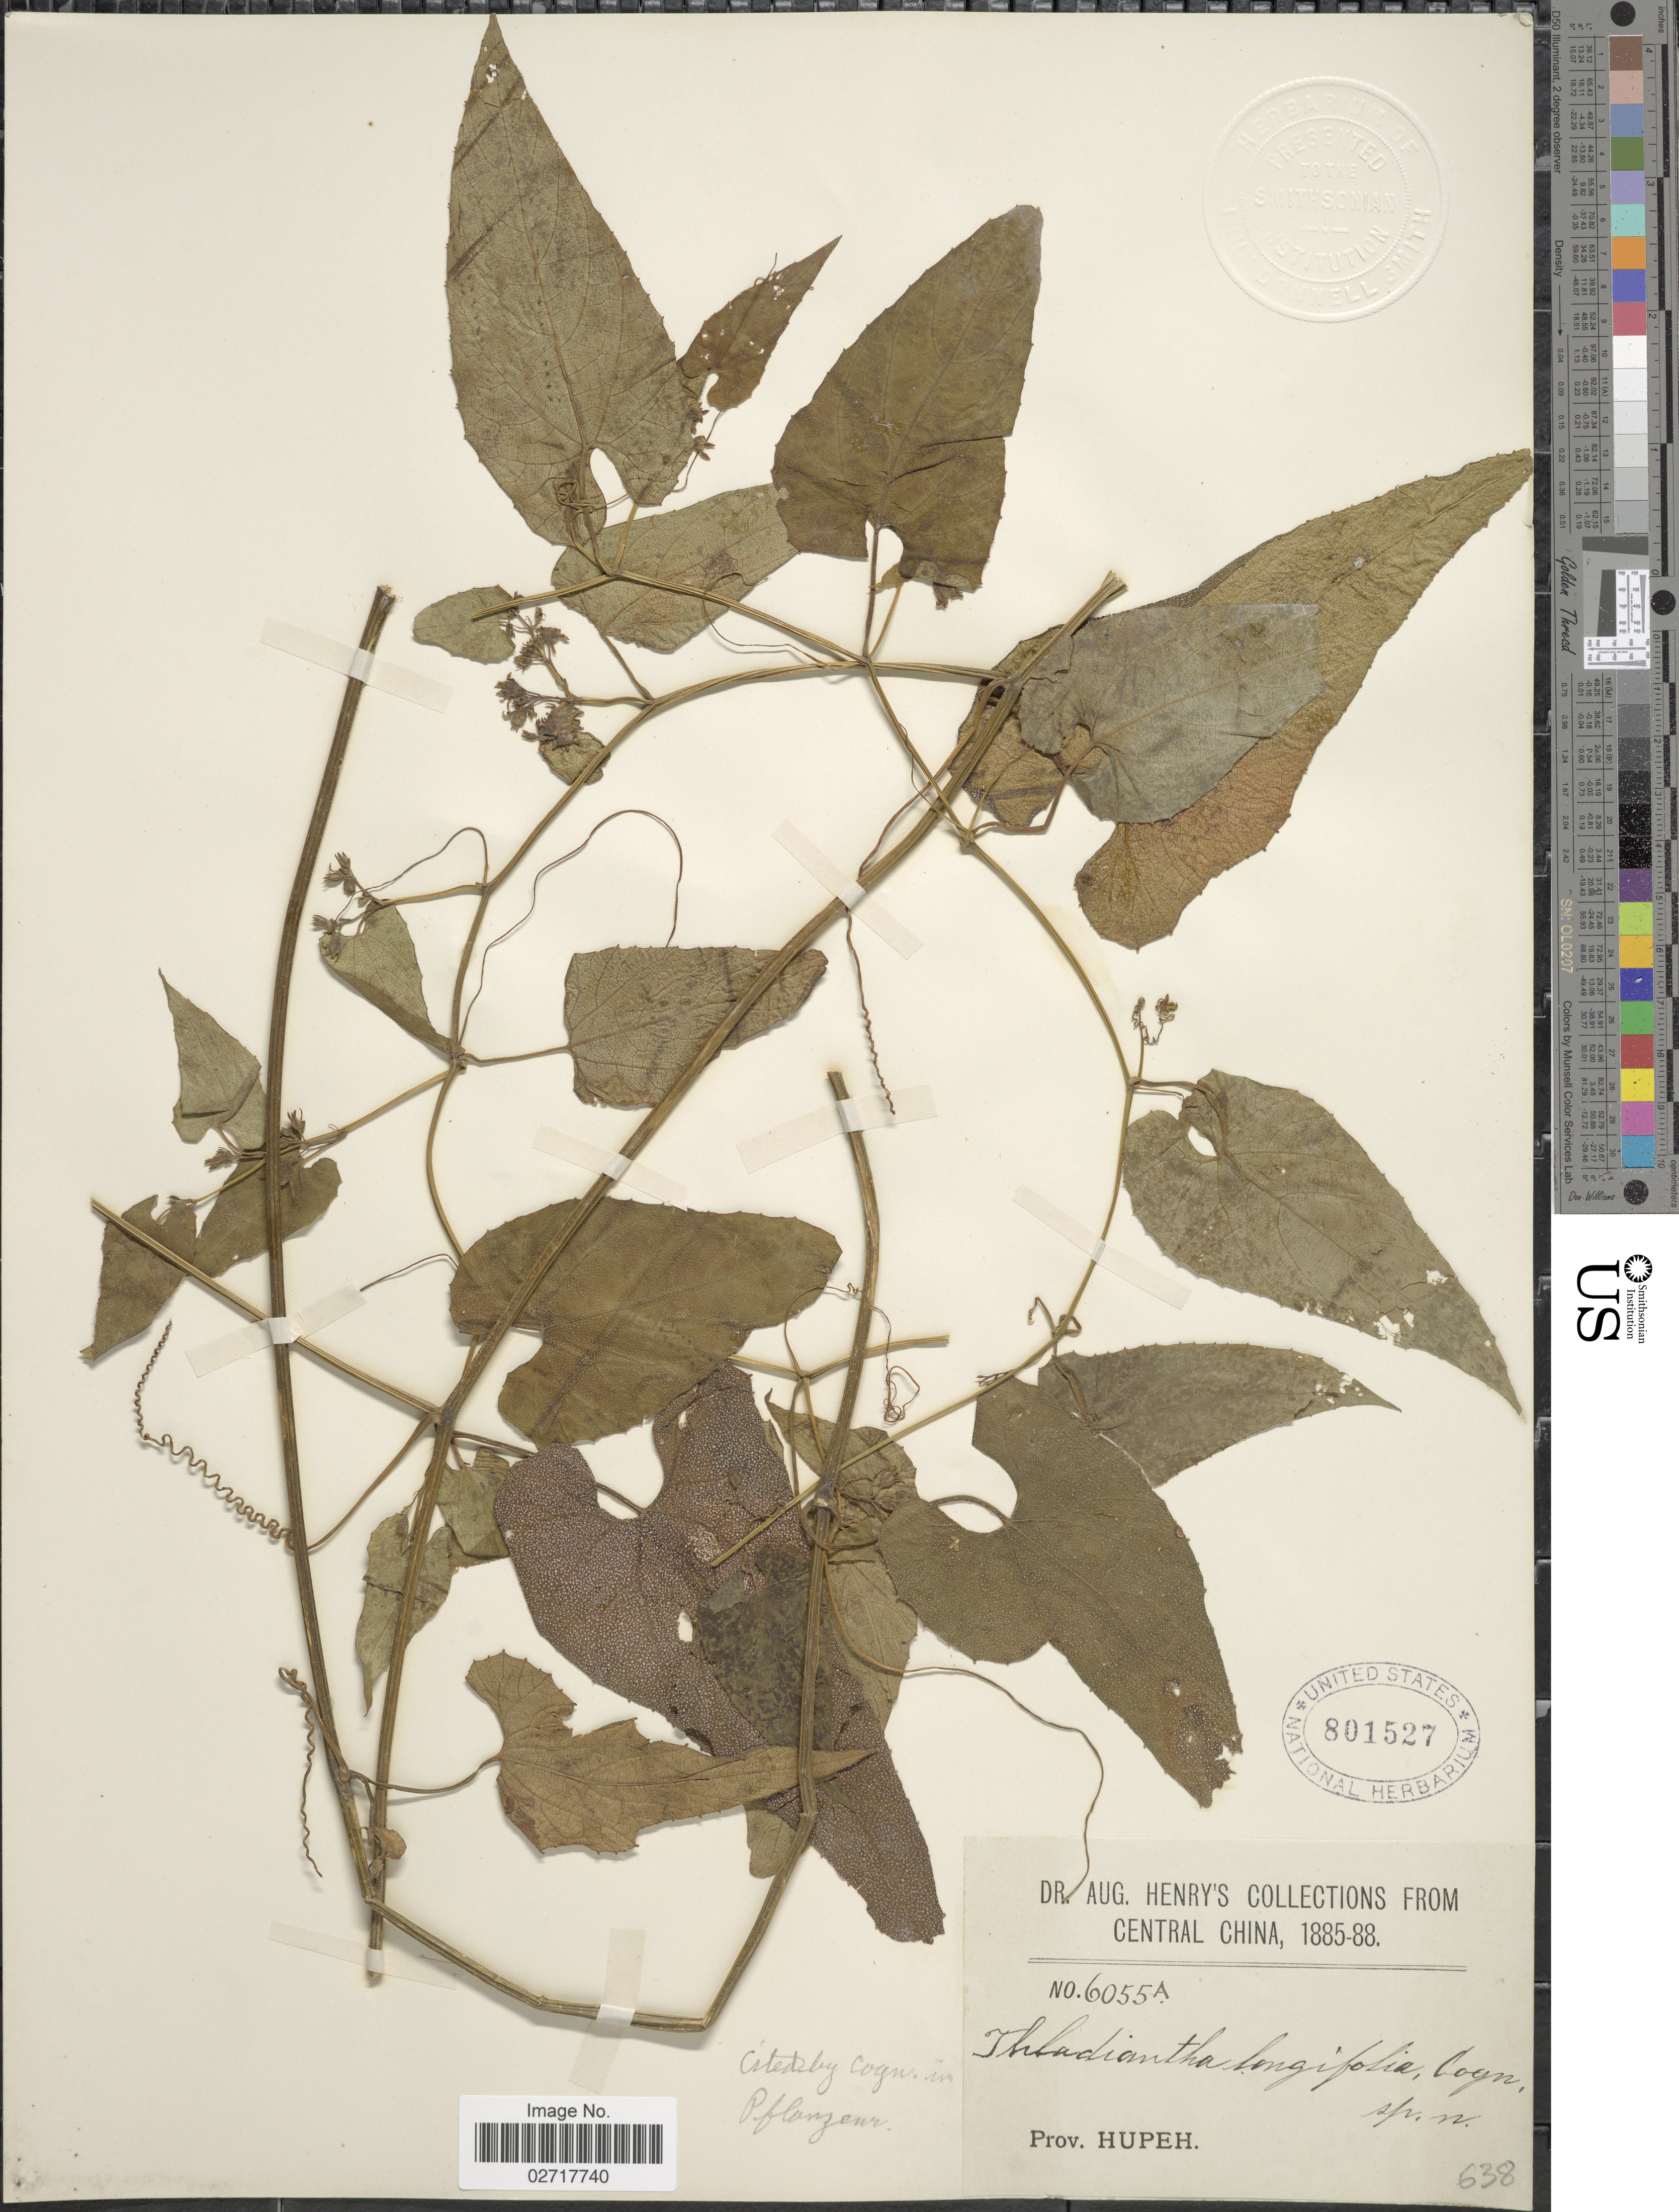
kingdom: Plantae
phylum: Tracheophyta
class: Magnoliopsida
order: Cucurbitales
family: Cucurbitaceae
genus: Thladiantha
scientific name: Thladiantha longifolia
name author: Cogn. ex Oliv.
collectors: A. Henry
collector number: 6055 A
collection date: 1885/1888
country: China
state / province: Hubei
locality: Prov. Hupeh, Central China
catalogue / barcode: US 801527